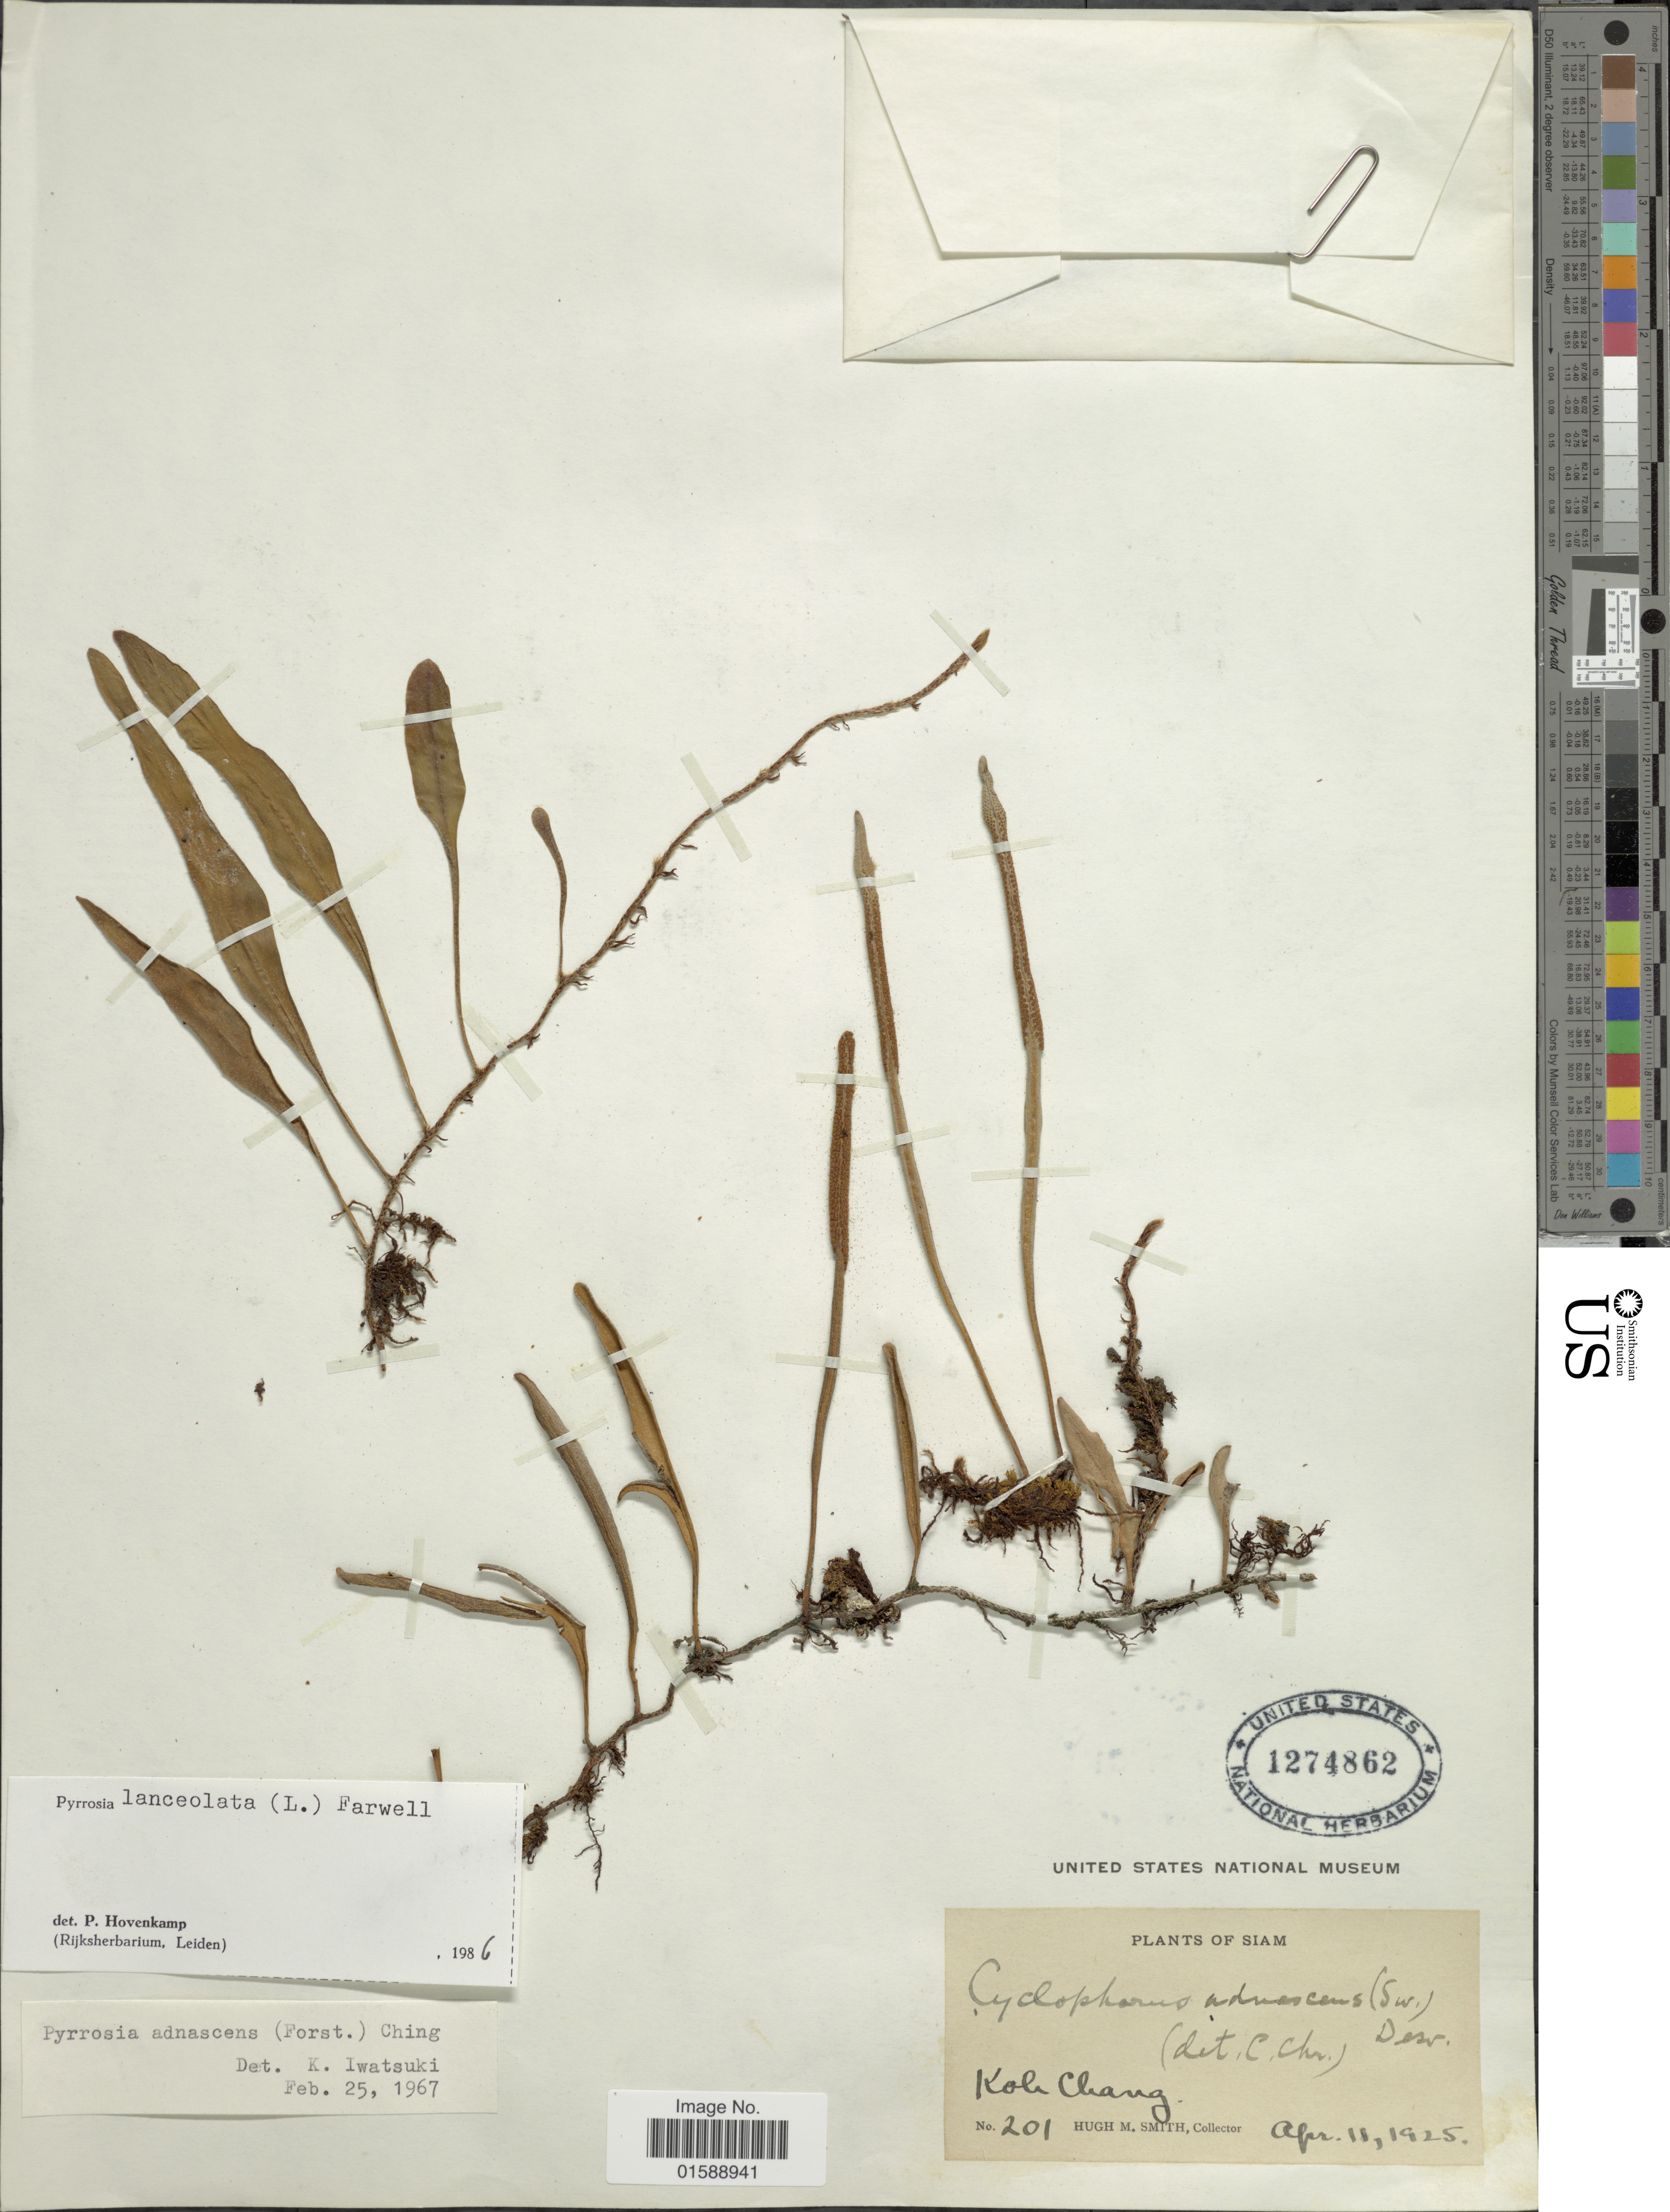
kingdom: Plantae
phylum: Tracheophyta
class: Polypodiopsida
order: Polypodiales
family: Polypodiaceae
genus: Pyrrosia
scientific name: Pyrrosia lanceolata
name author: (L.) Farw.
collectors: H. M. Smith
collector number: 201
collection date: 1925-04-11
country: Thailand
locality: Koh Chang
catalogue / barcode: US 1274862